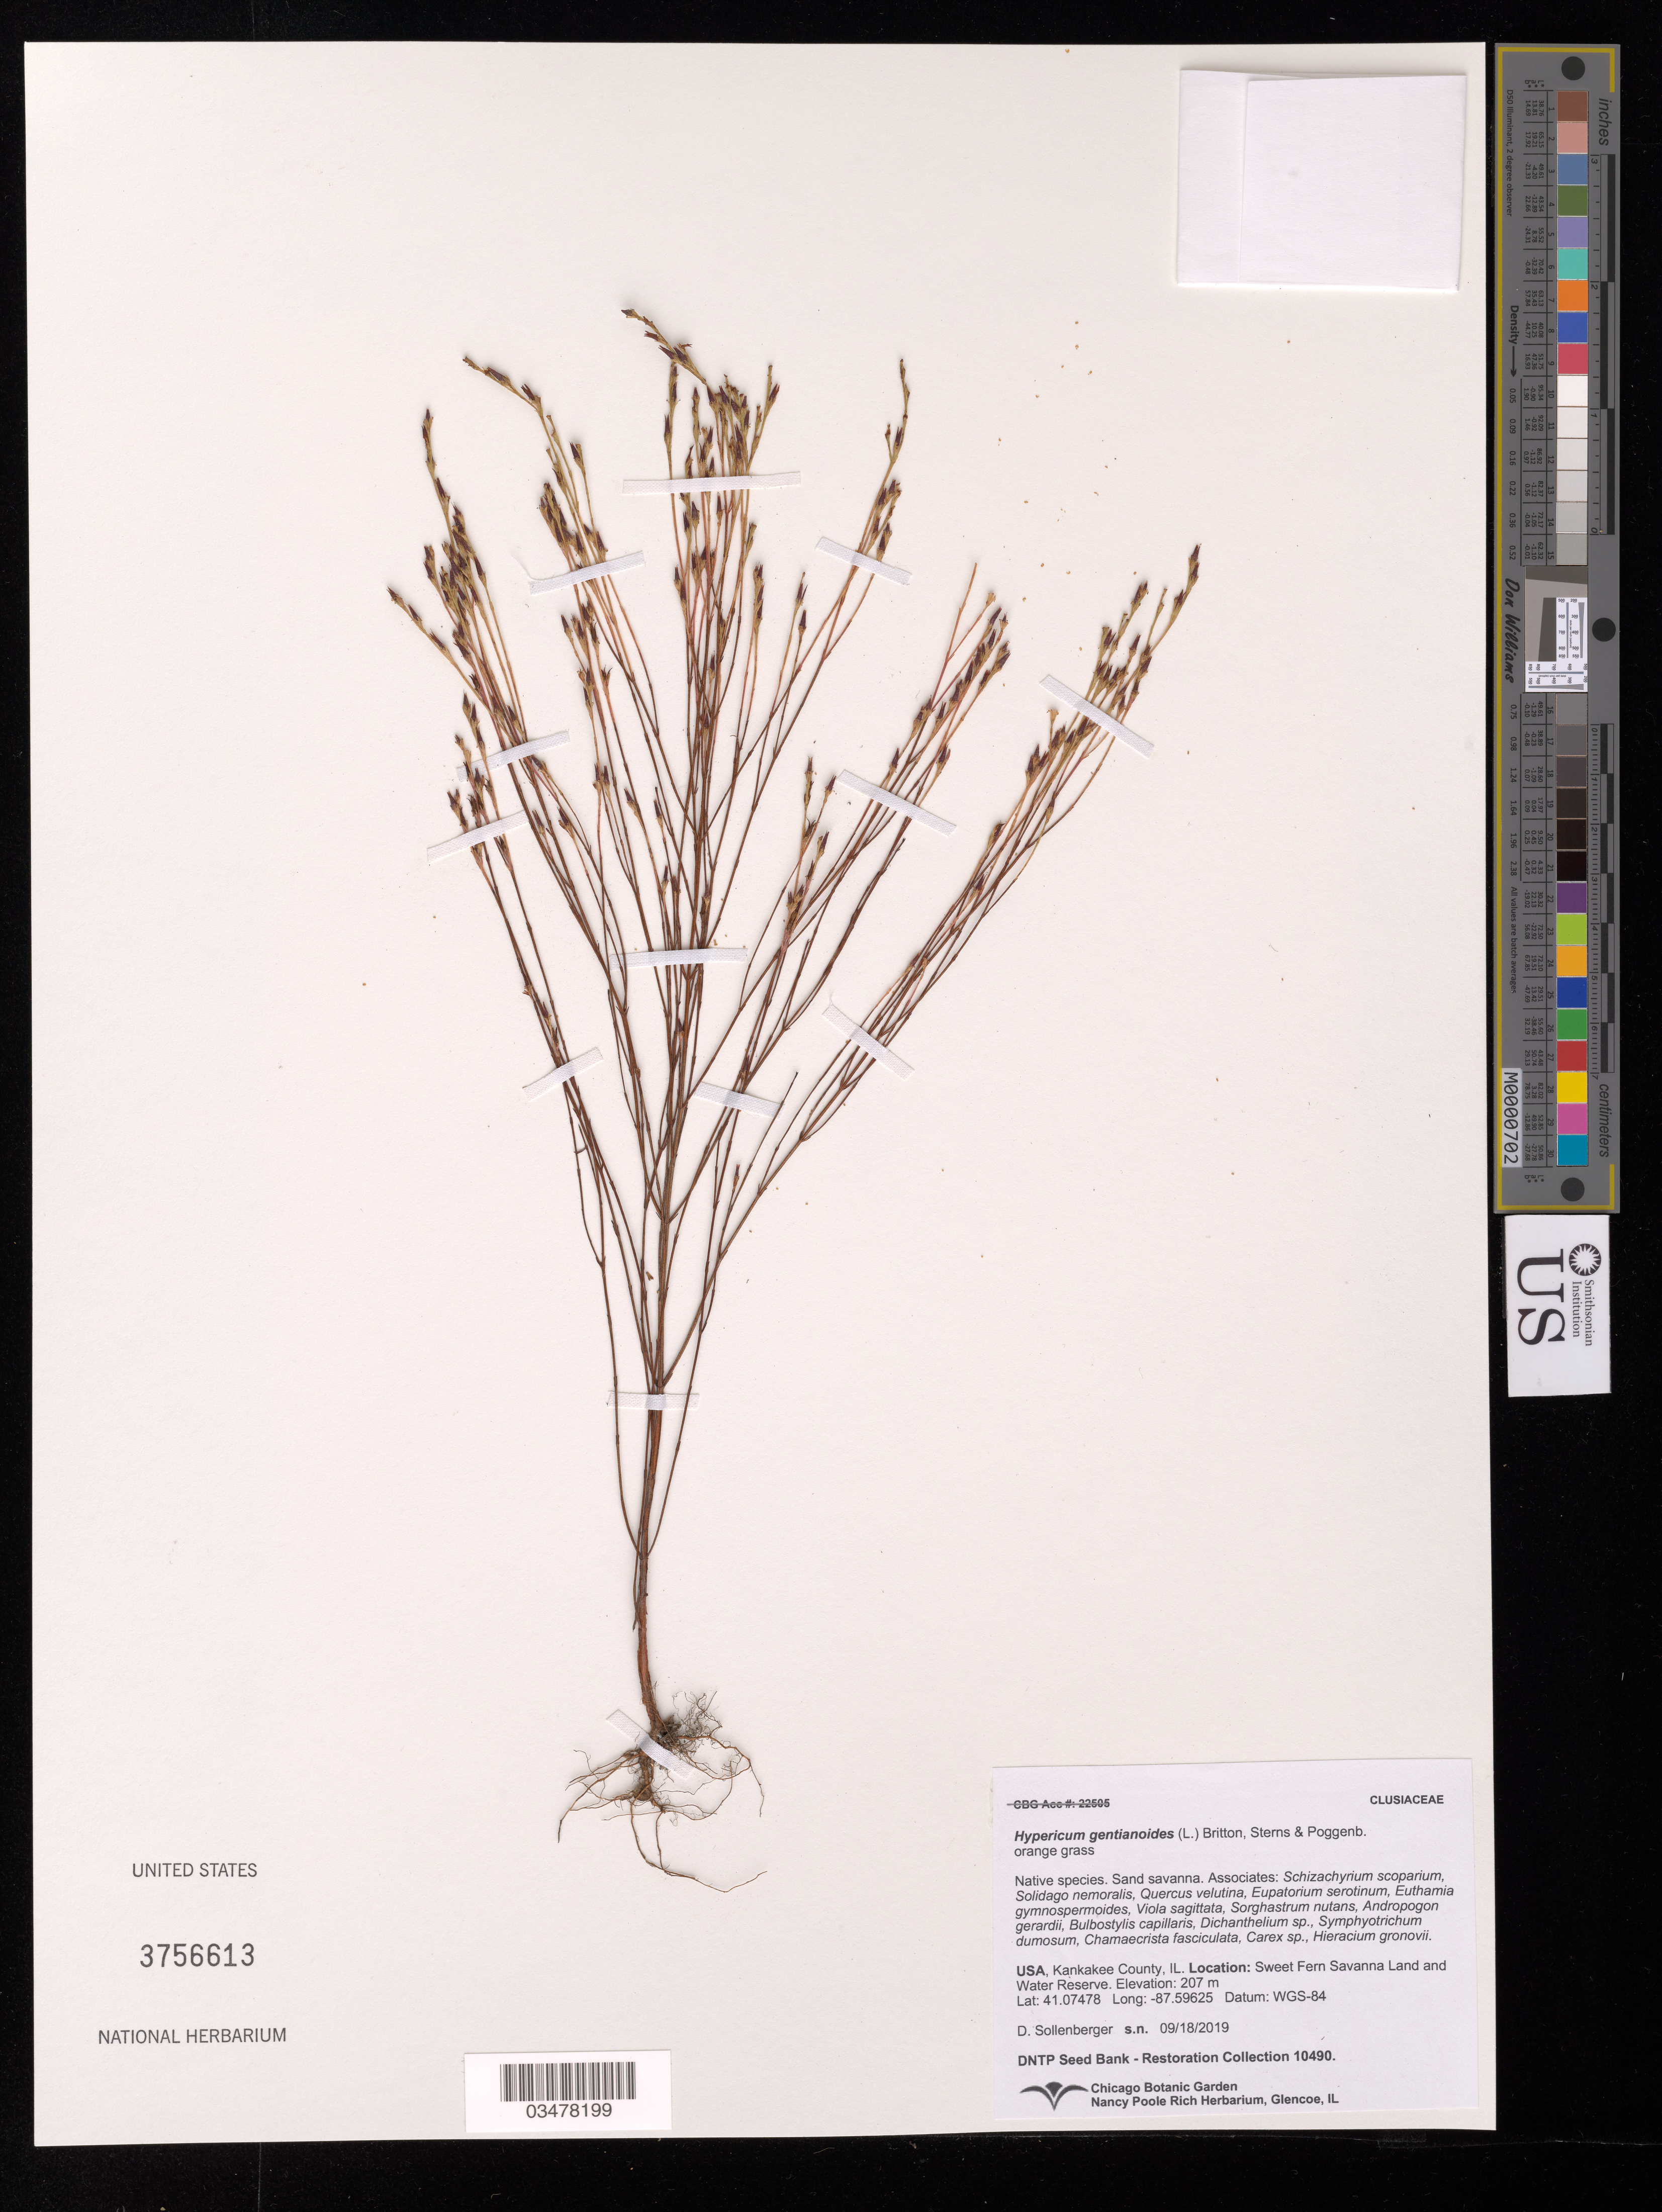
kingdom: Plantae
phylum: Tracheophyta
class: Magnoliopsida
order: Malpighiales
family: Hypericaceae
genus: Hypericum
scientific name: Hypericum gentianoides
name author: (L.) Britton, Stearns & Poggenb.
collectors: D. Sollenberger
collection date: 2019-09-18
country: United States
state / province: Illinois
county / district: Kankakee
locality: Sweet Fern Savanna Land and Water Reserve.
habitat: Sand savanna. With Solidago nemoralis, Viola sagittata, Carex sp., Hieracium gronovii, etc.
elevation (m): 207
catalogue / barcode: US 3756613